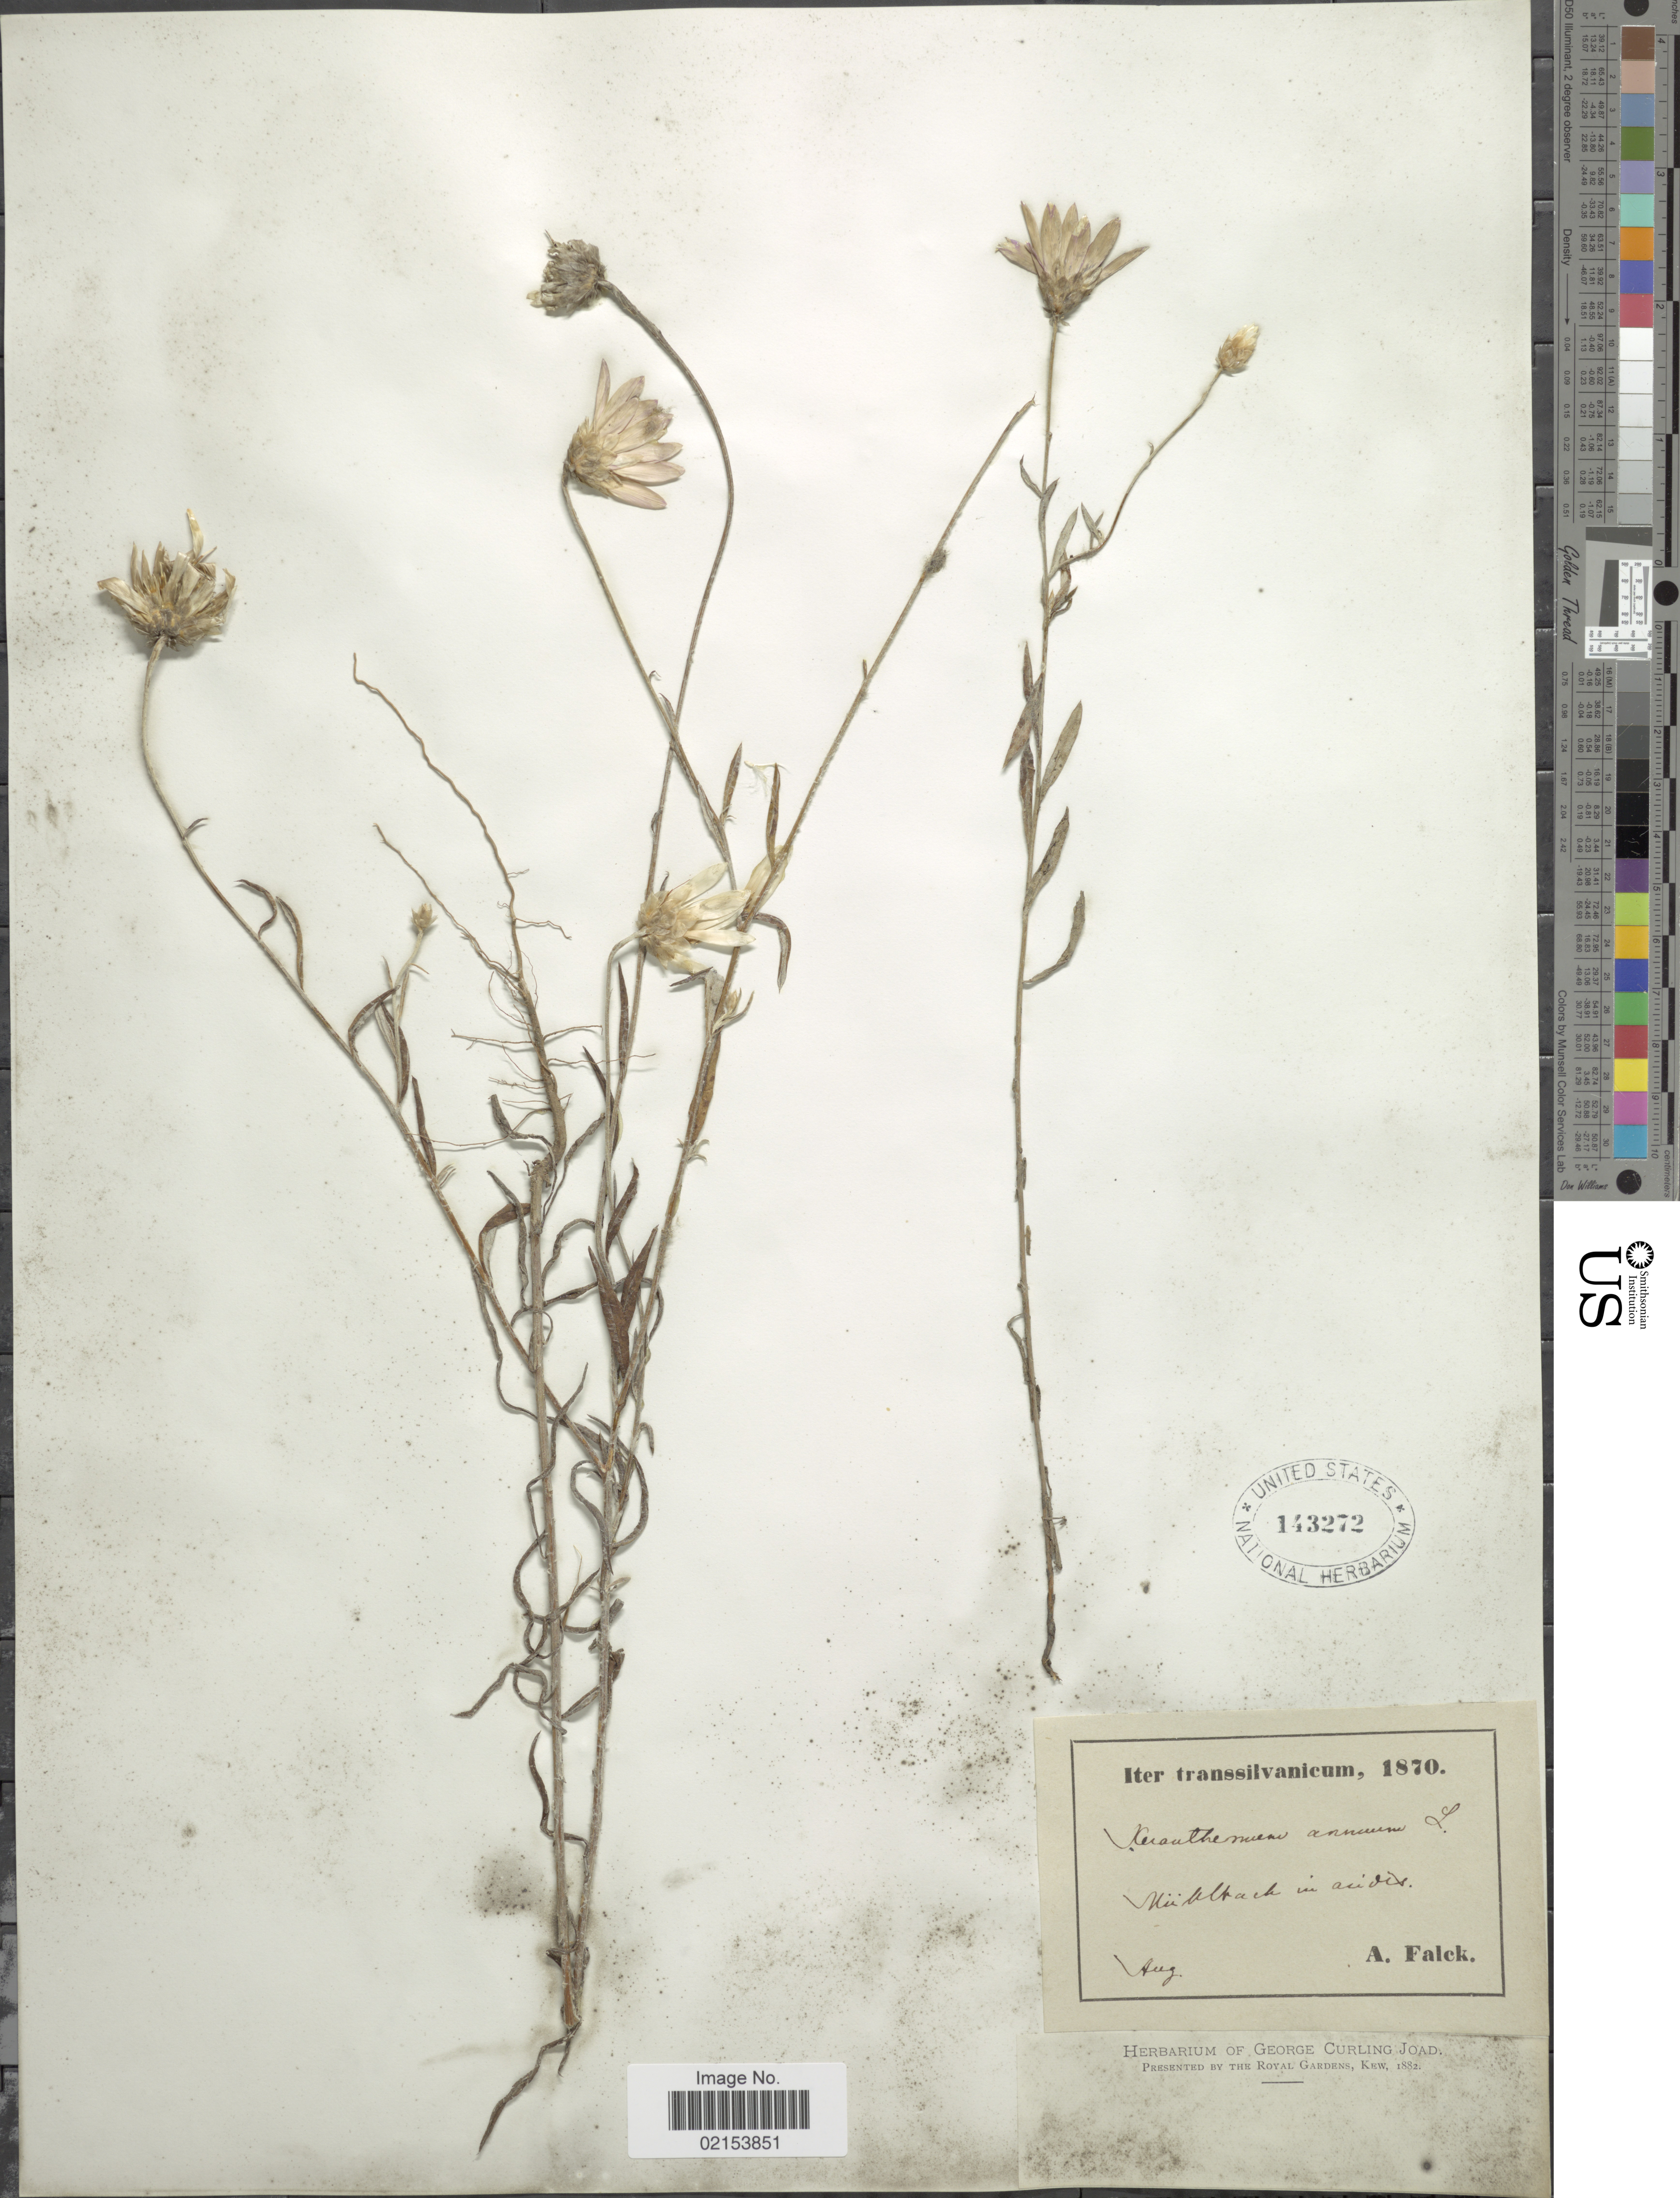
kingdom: Plantae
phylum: Tracheophyta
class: Magnoliopsida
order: Asterales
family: Asteraceae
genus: Xeranthemum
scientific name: Xeranthemum annuum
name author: L.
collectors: A. Falck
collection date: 1870-08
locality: Transsilvanicum. Muhltrack [interpreted] in aridis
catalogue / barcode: US 143272